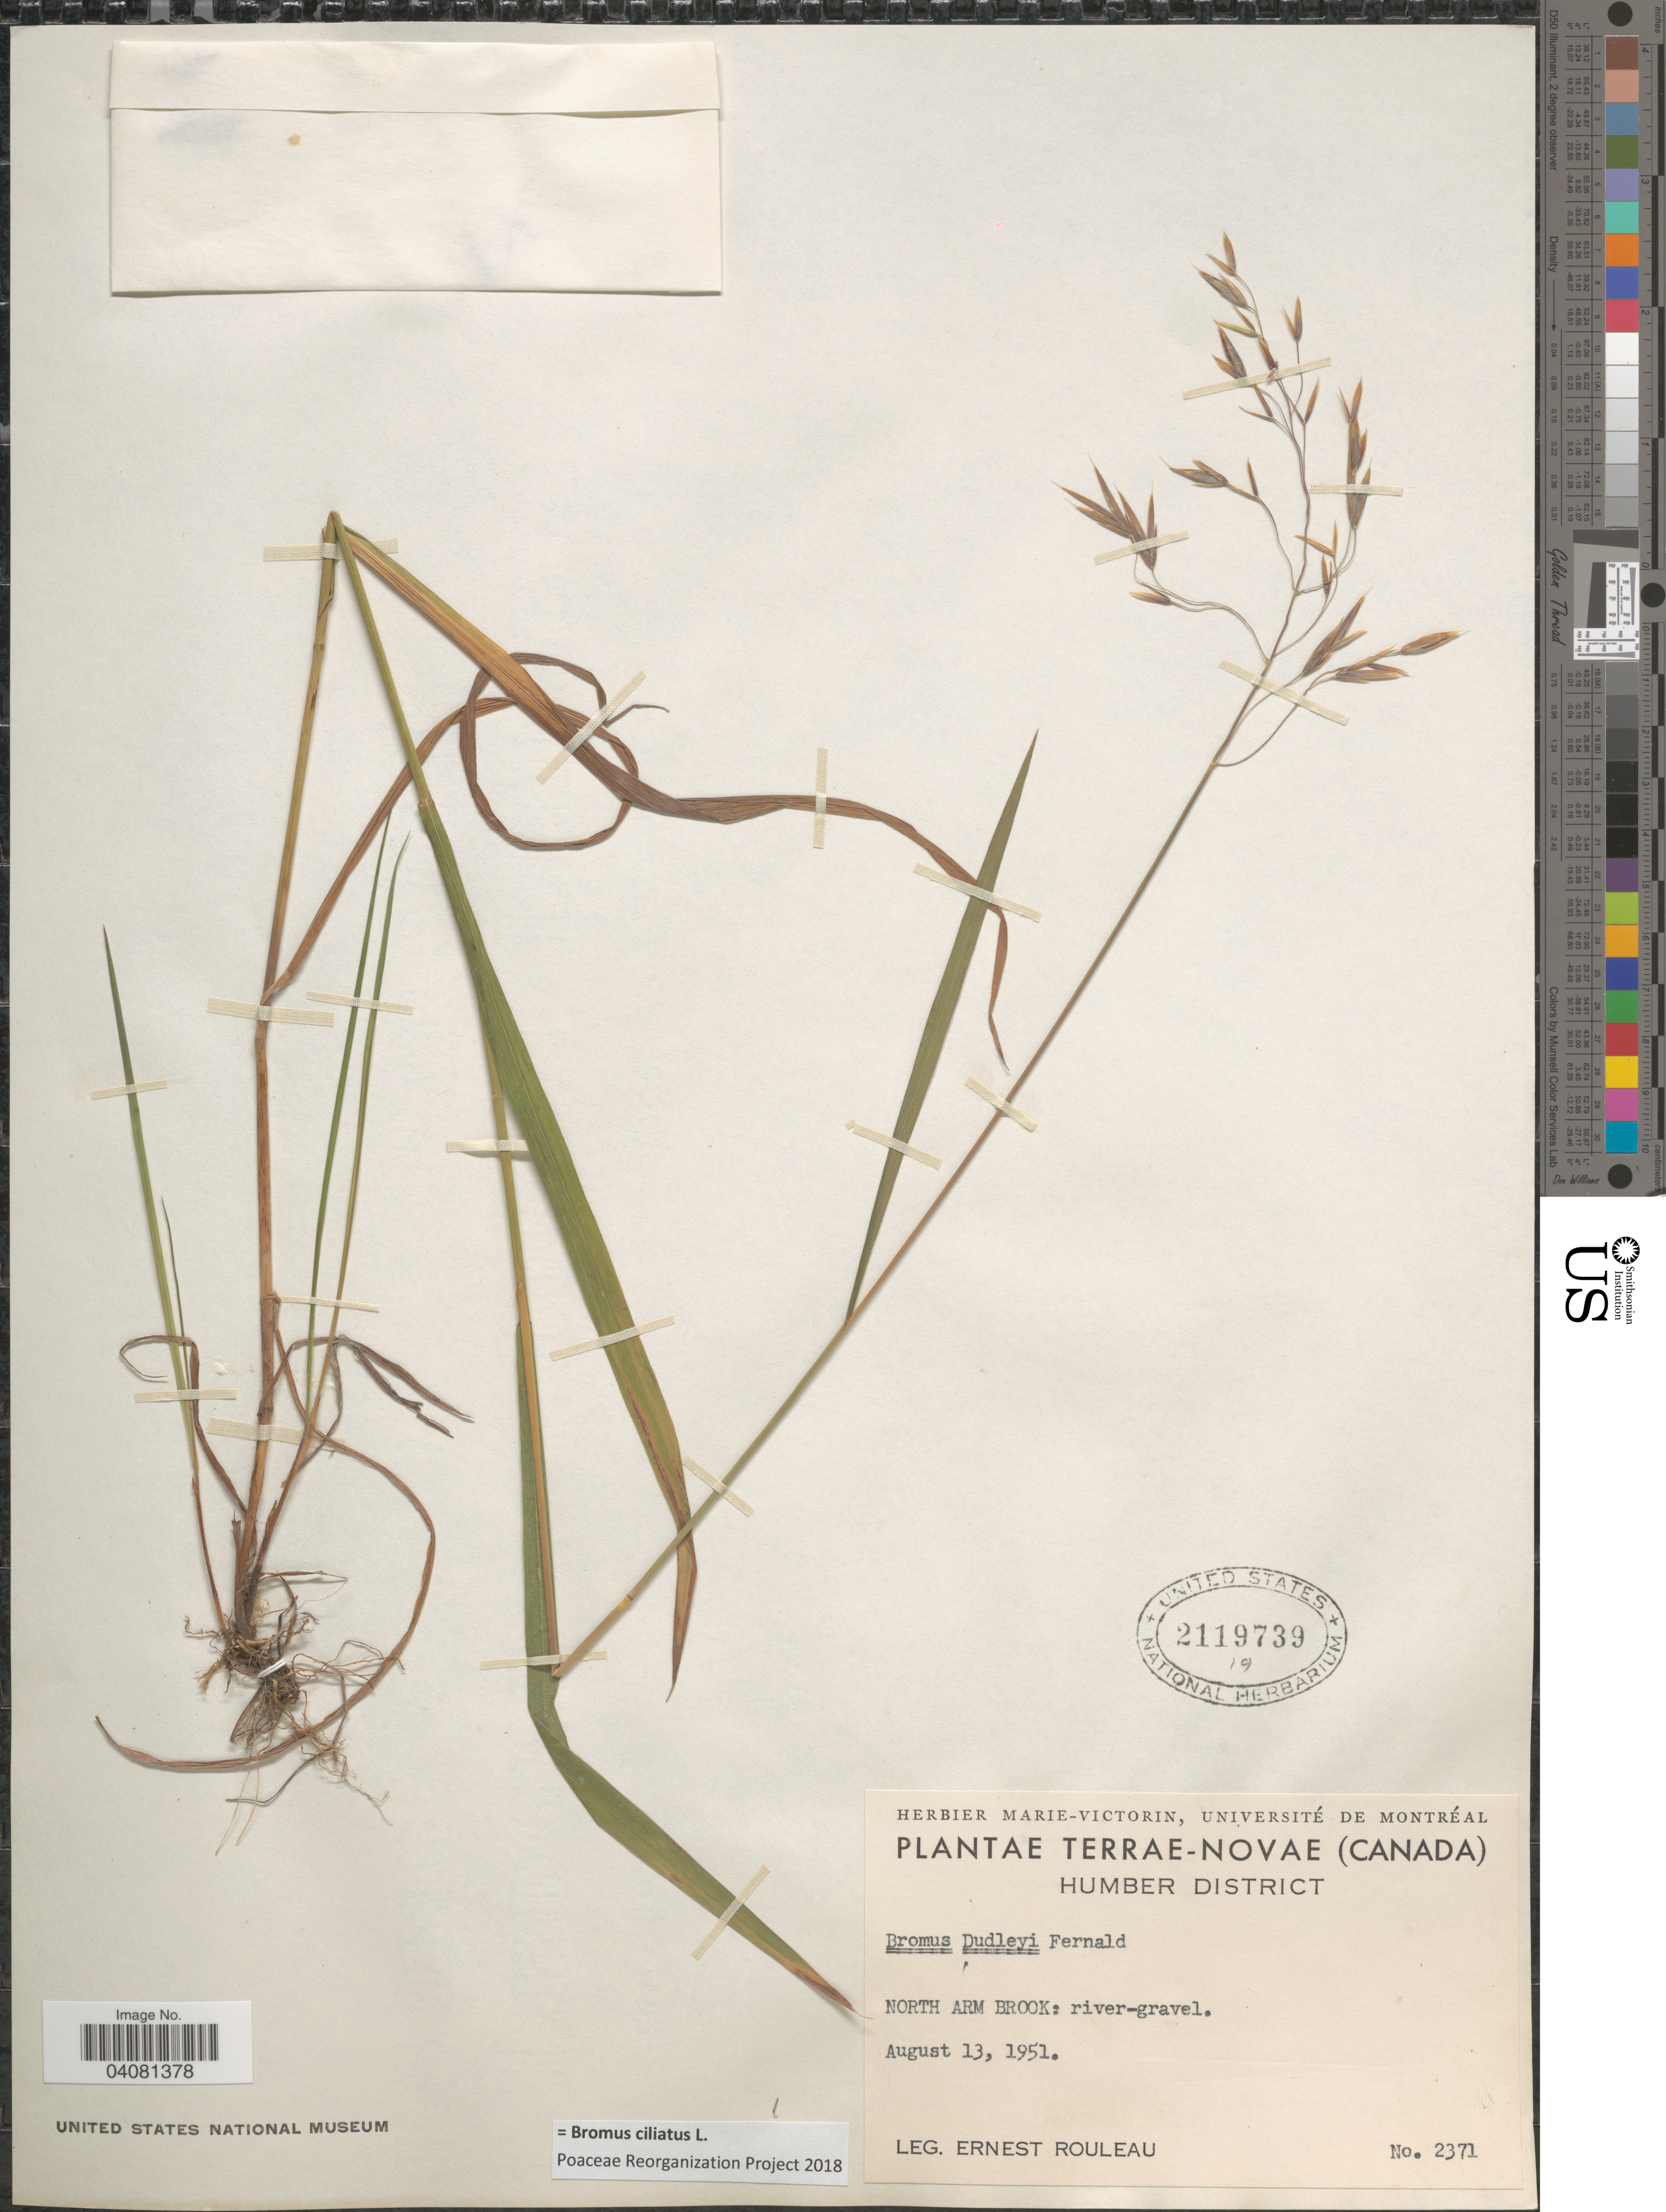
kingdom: Plantae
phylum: Tracheophyta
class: Liliopsida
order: Poales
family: Poaceae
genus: Bromus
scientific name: Bromus ciliatus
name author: L.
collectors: J. Rouleau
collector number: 2371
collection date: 1951-08-13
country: Canada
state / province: Newfoundland and Labrador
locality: Terrae-Novae. Humber District. North Arm Brook: river-gravel.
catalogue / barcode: US 2119739